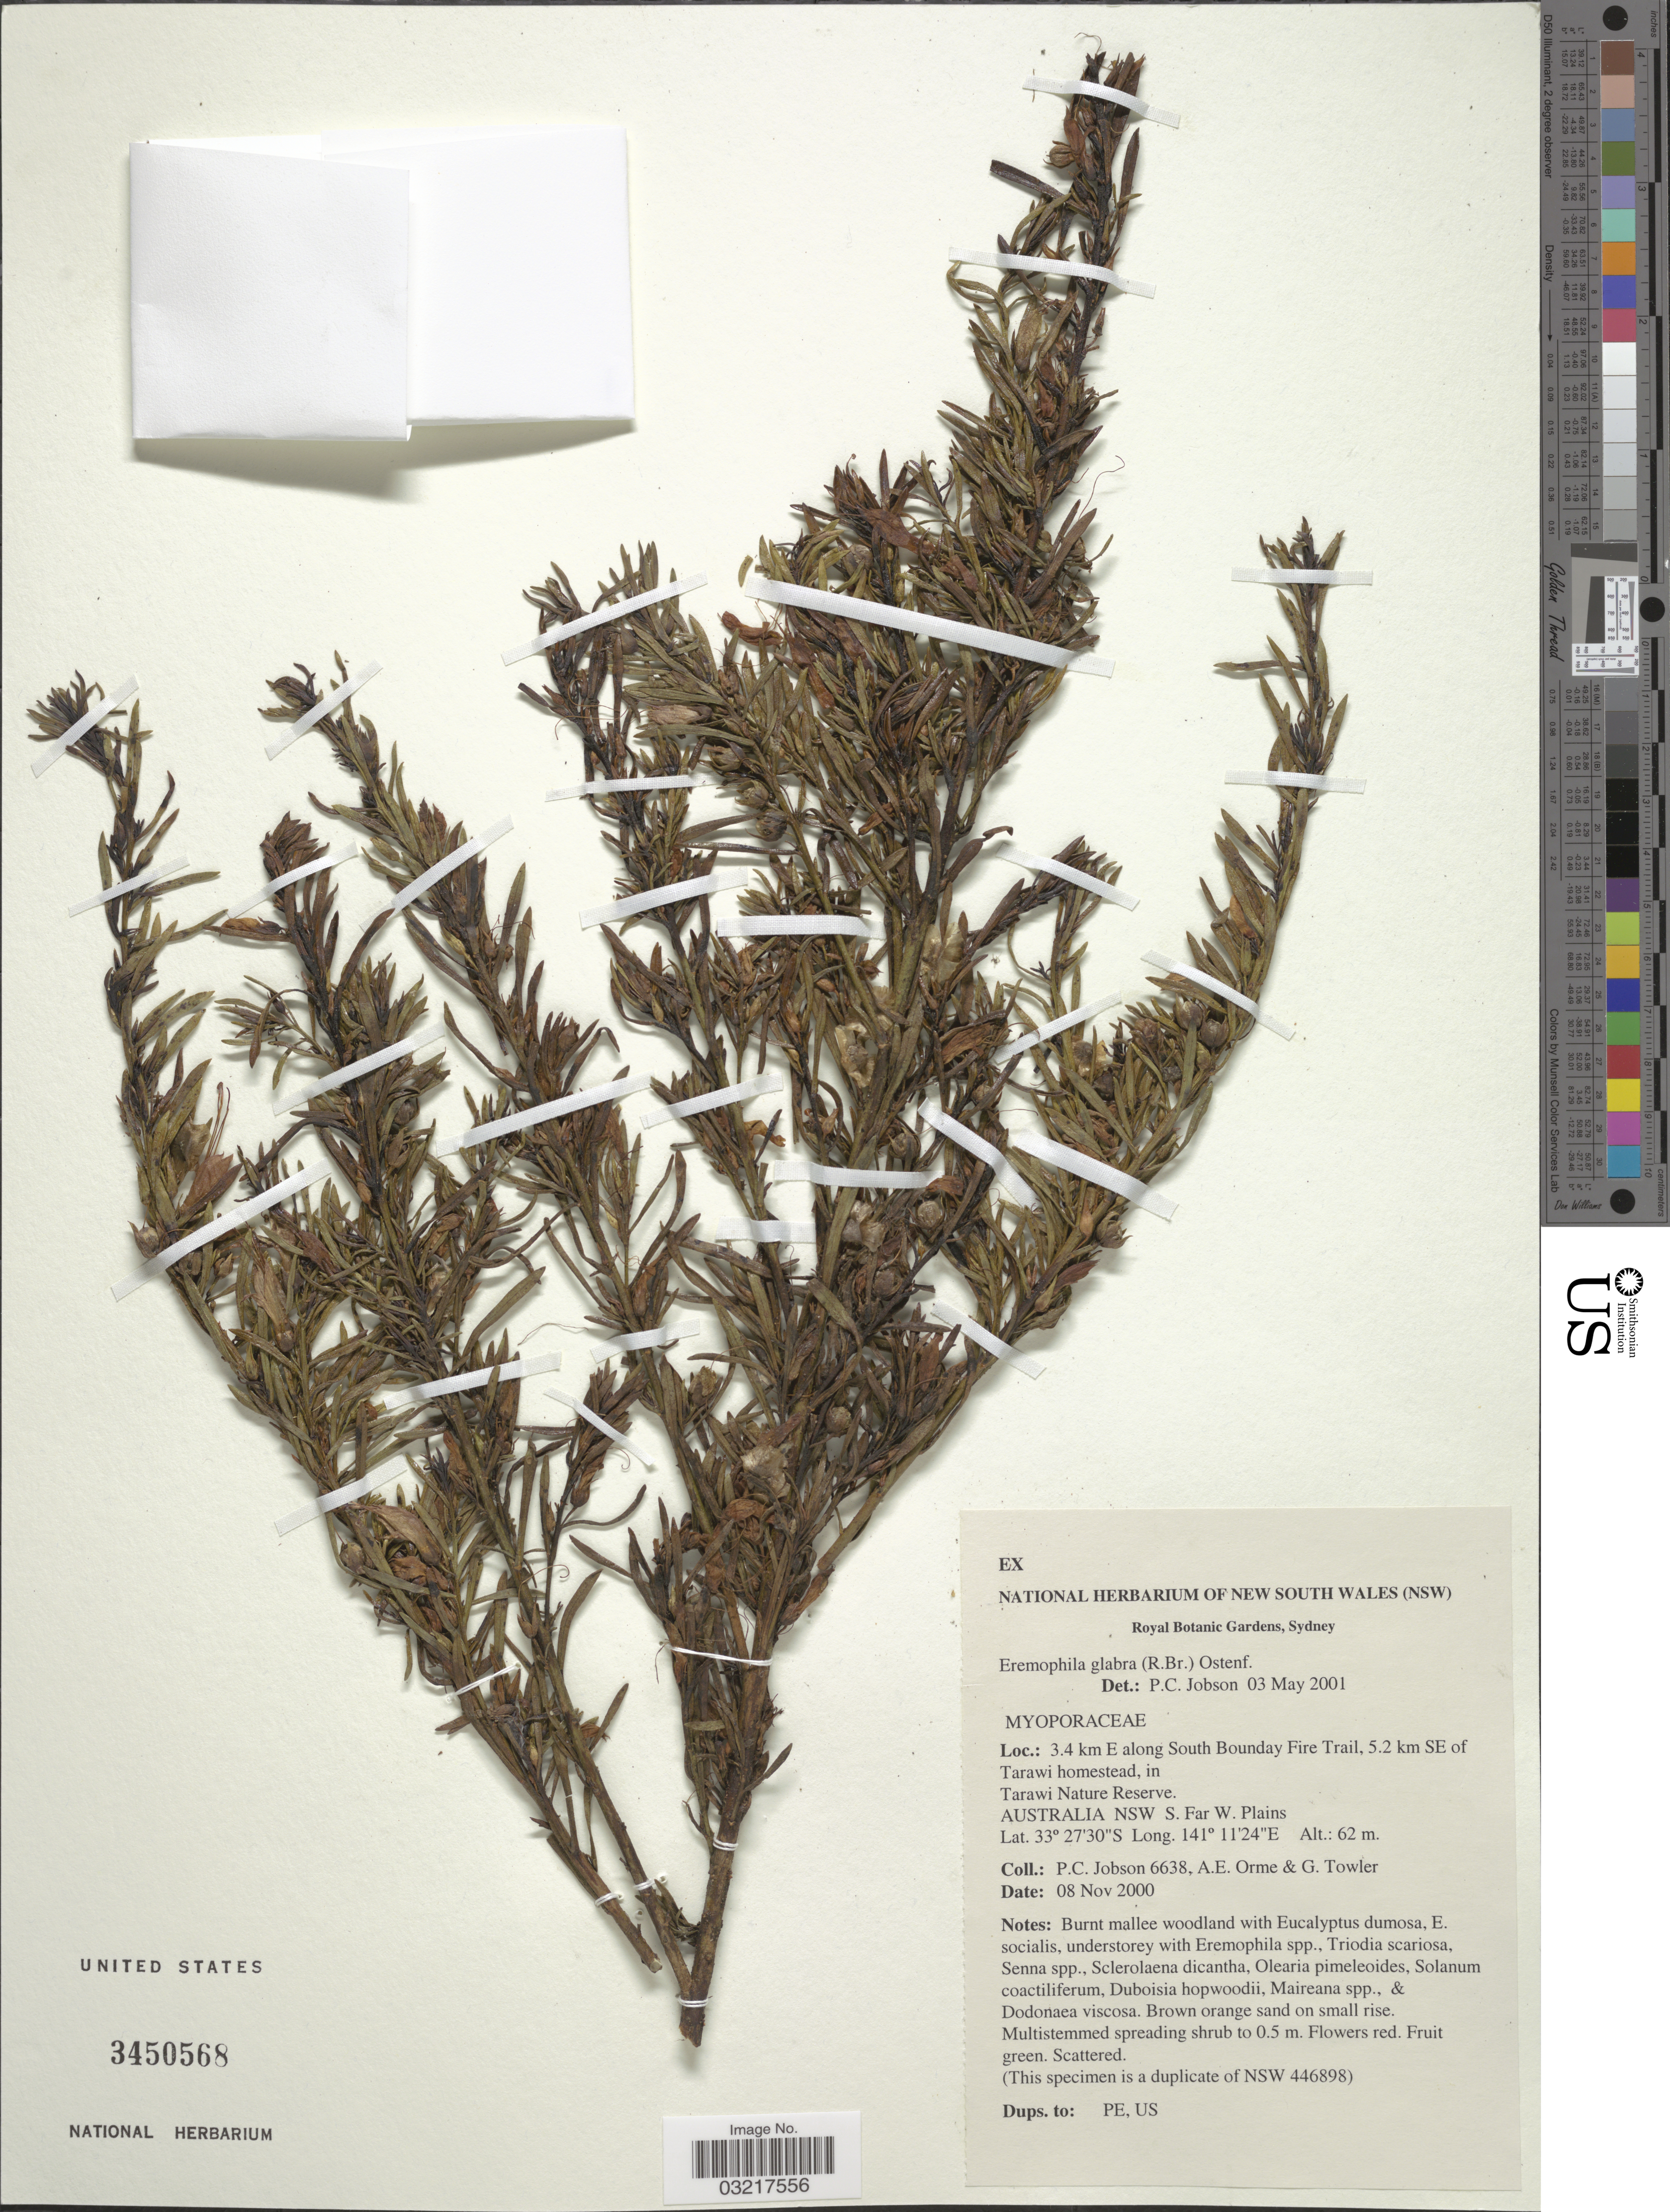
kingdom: Plantae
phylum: Tracheophyta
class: Magnoliopsida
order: Lamiales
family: Scrophulariaceae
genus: Eremophila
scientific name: Eremophila glabra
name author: (R. Br.) Ostenf.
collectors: P. Jobson, A. Orme & G. Towler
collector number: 6638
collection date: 2000-11-08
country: Australia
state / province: New South Wales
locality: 3.4 km E along South Bounday Fire Trail, 5.2 km SE of Tarawi homestead, in Tarawi Nature Reserve. NSW S. Far W. Plains.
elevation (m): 62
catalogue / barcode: US 3450568